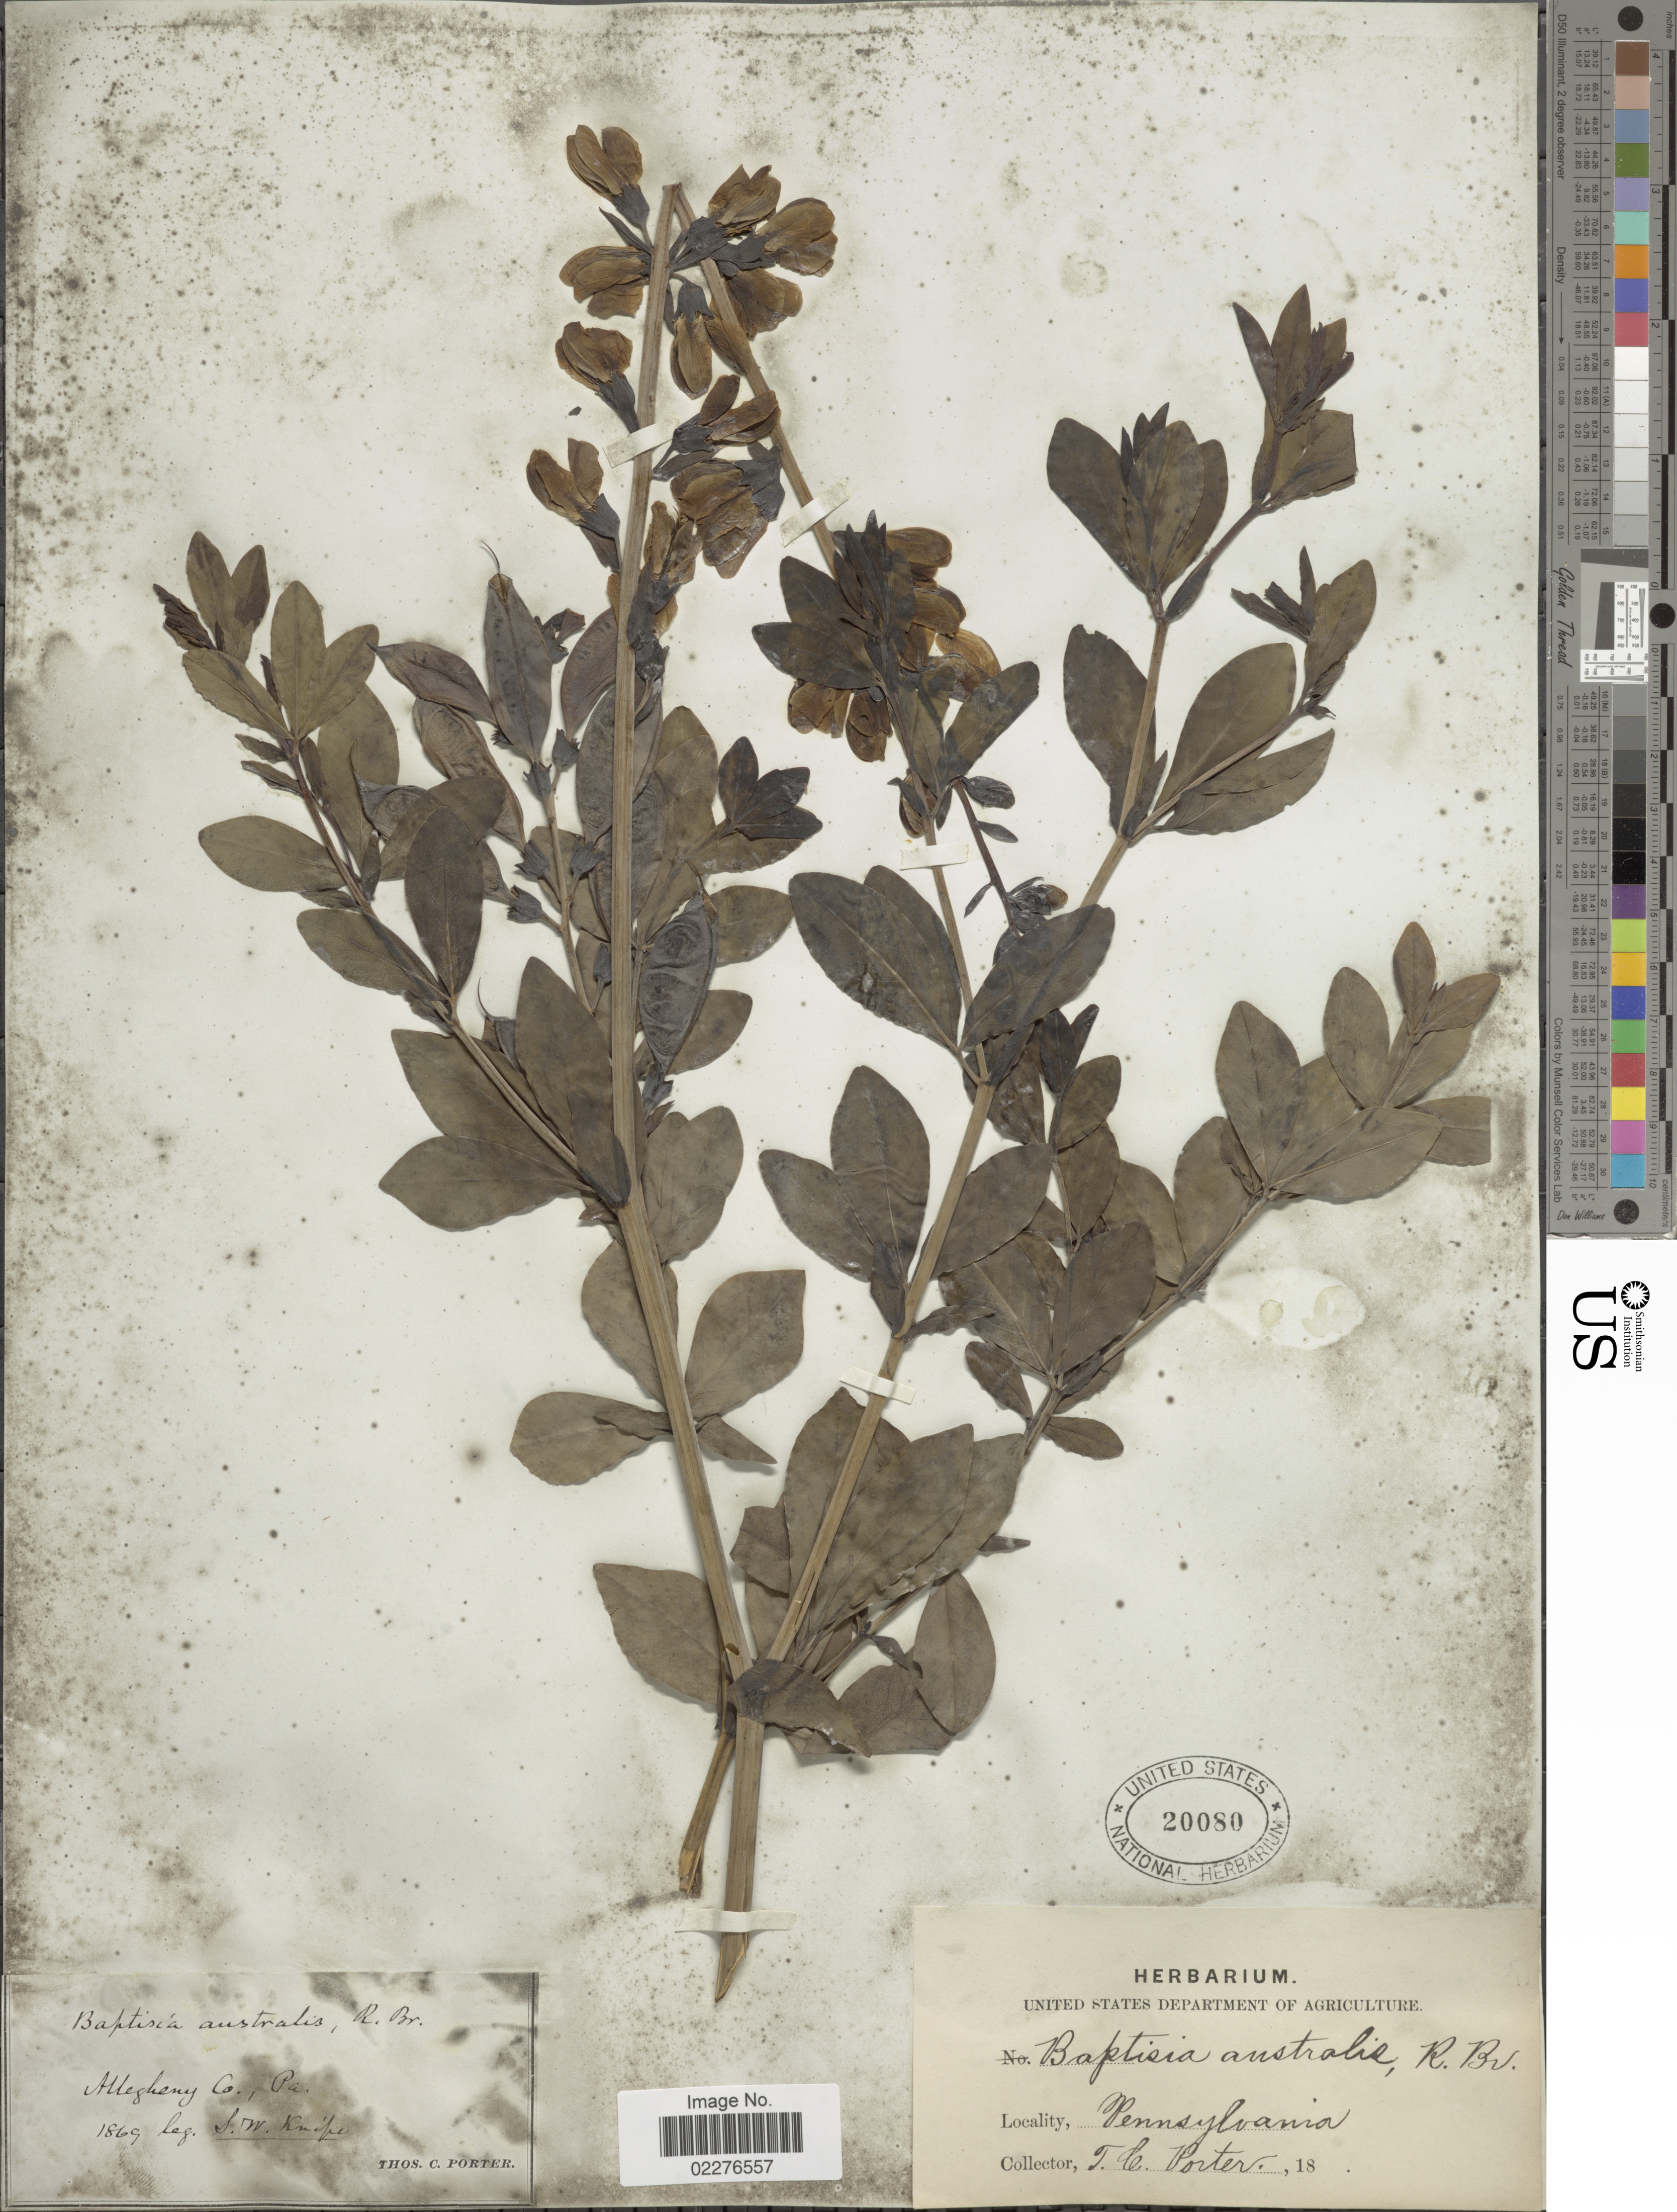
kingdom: Plantae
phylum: Tracheophyta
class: Magnoliopsida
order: Fabales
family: Fabaceae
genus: Baptisia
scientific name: Baptisia australis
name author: (L.) R. Br.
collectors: T. Porter & S. Knipe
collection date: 1869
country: United States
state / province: Pennsylvania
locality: Allegheny Co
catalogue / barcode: US 20080